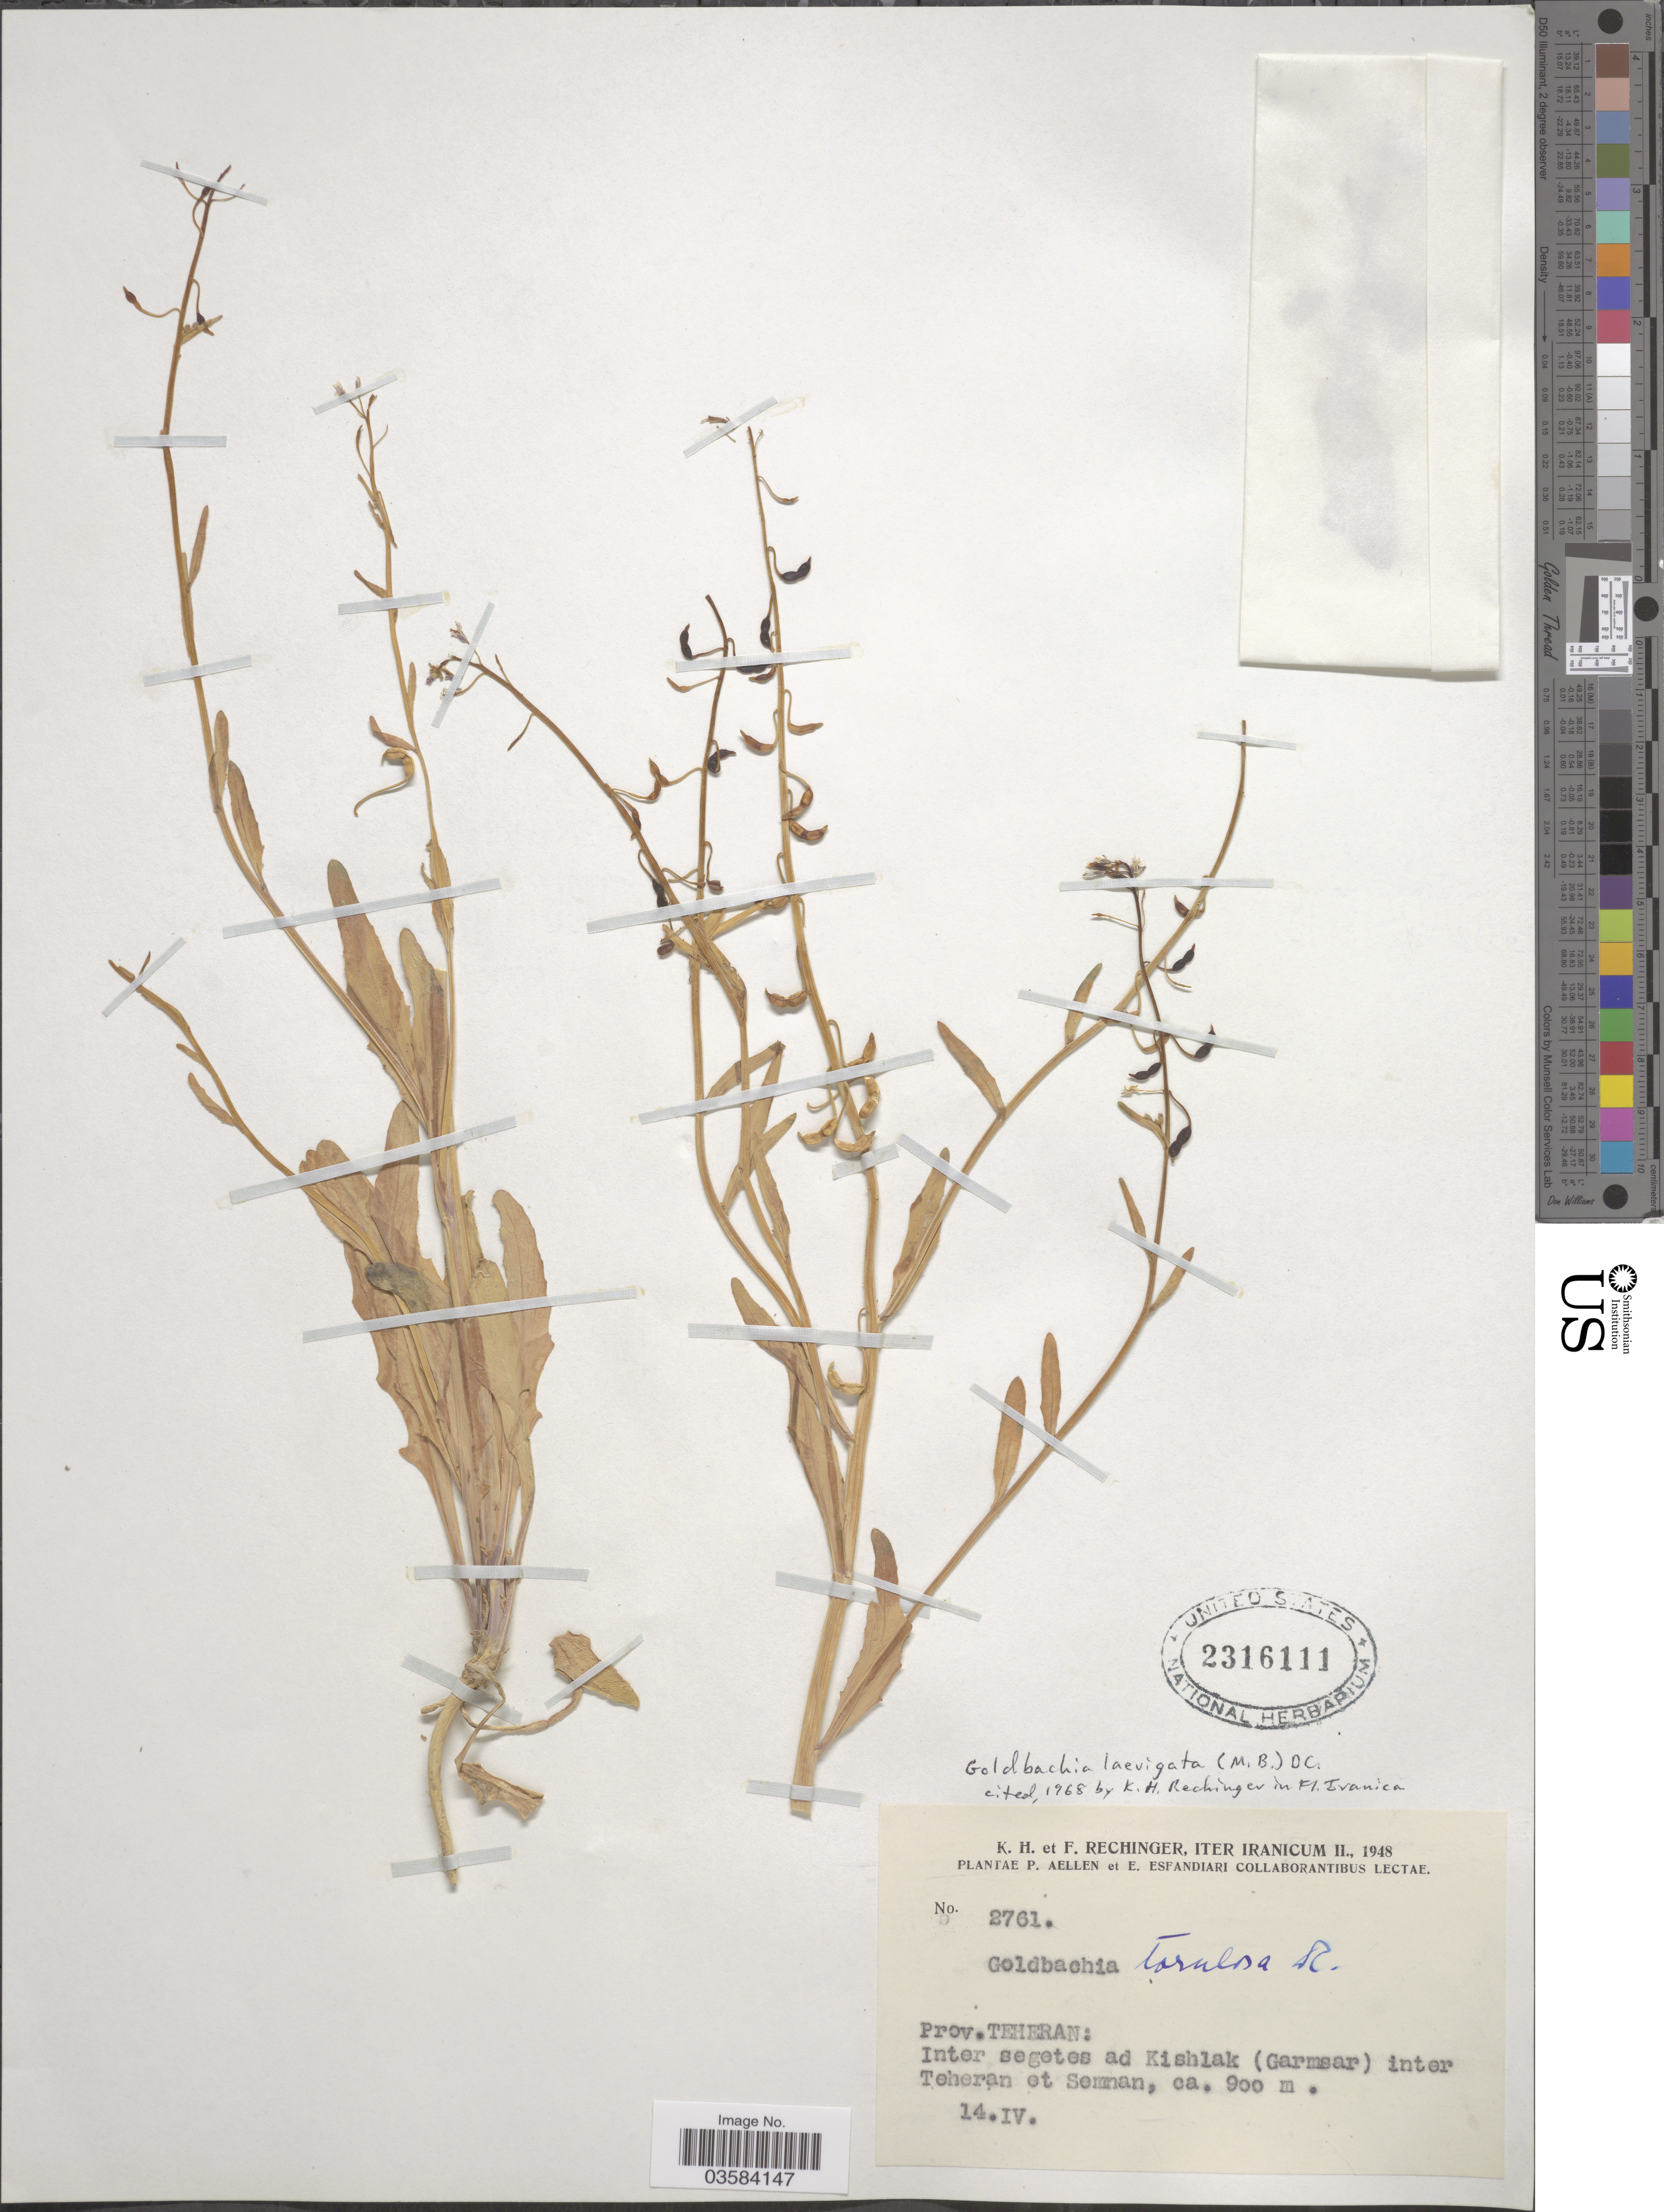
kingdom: Plantae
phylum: Tracheophyta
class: Magnoliopsida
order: Brassicales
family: Brassicaceae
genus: Goldbachia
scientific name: Goldbachia laevigata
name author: (M. Bieb.) DC.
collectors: K. H. Rechinger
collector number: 2761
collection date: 1948-04-14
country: Iran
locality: Iter Iranicum II. Prov.Teheran: Inter segetes ad Kishlak (Garmsar) inter Teheran et Semnan.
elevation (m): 900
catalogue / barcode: US 2316111